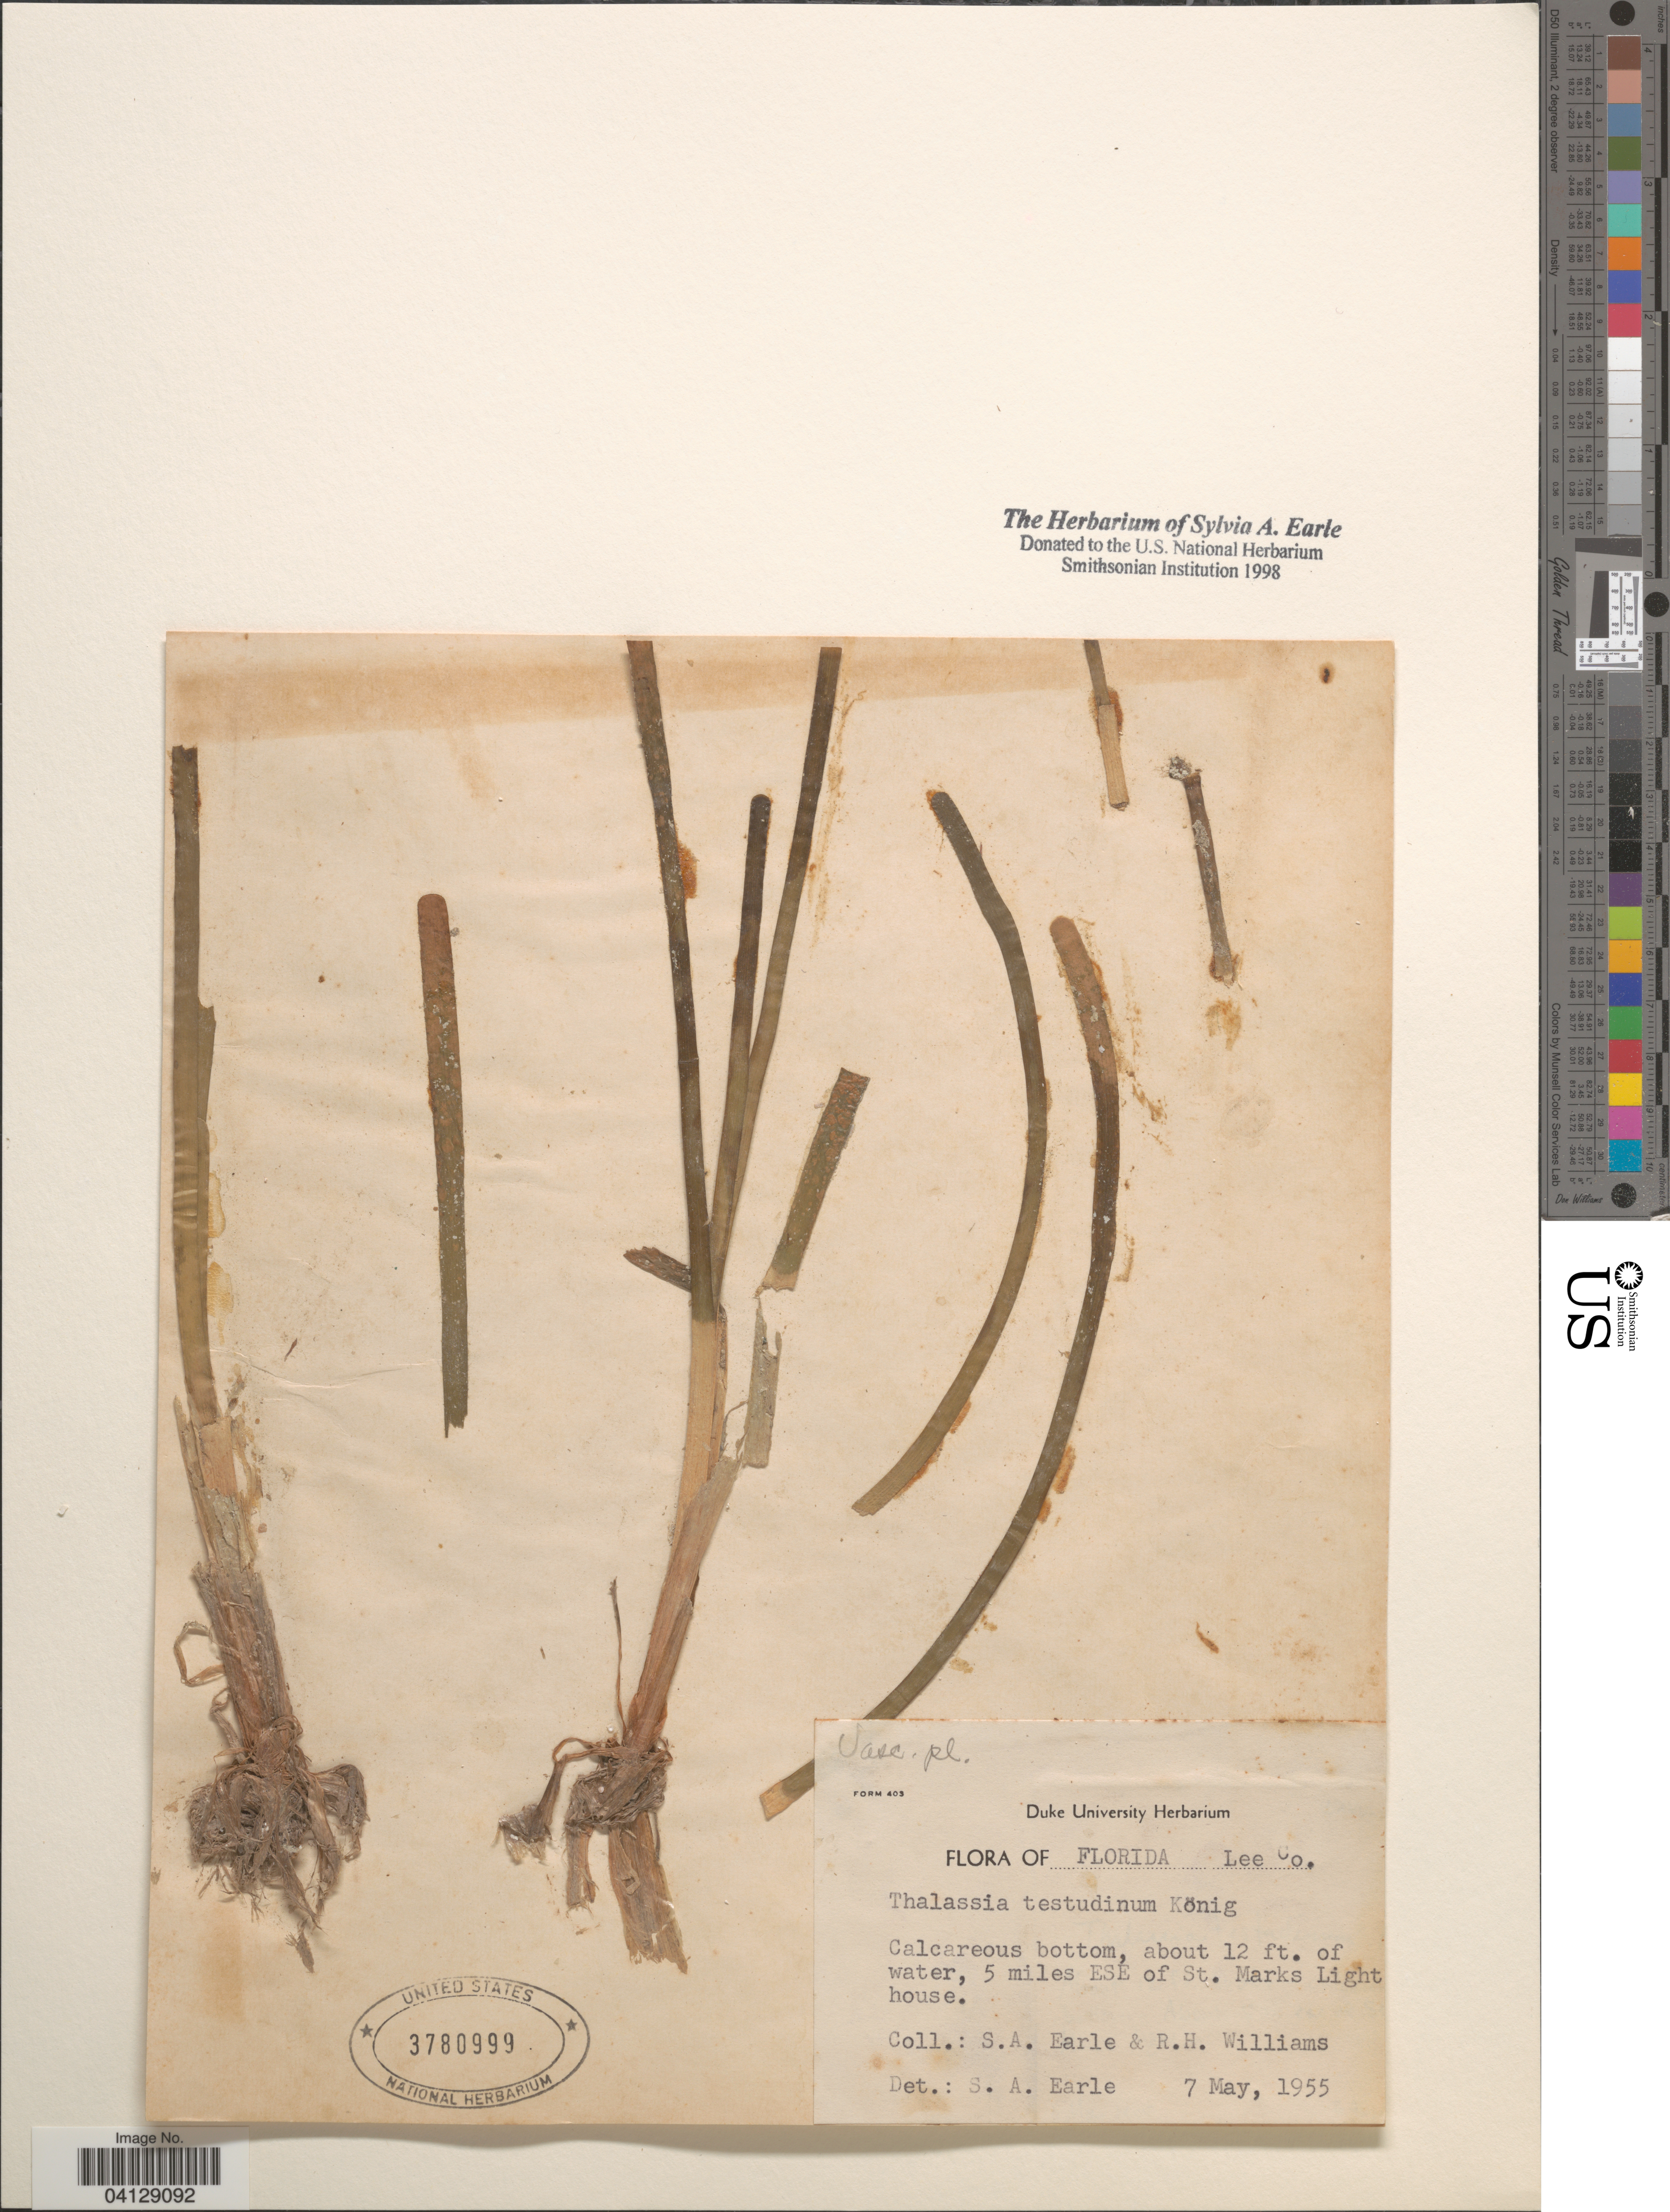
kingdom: Plantae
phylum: Tracheophyta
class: Liliopsida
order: Alismatales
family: Hydrocharitaceae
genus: Thalassia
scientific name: Thalassia testudinum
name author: Banks & Sol. ex K.D. Koenig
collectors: S. A. Earle & R. H. Williams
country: United States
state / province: Florida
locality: Lee Co. Calcareous bottom, about 12 ft. of water, 5 miles ESE of St. Marks Light house.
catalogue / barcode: US 3780999